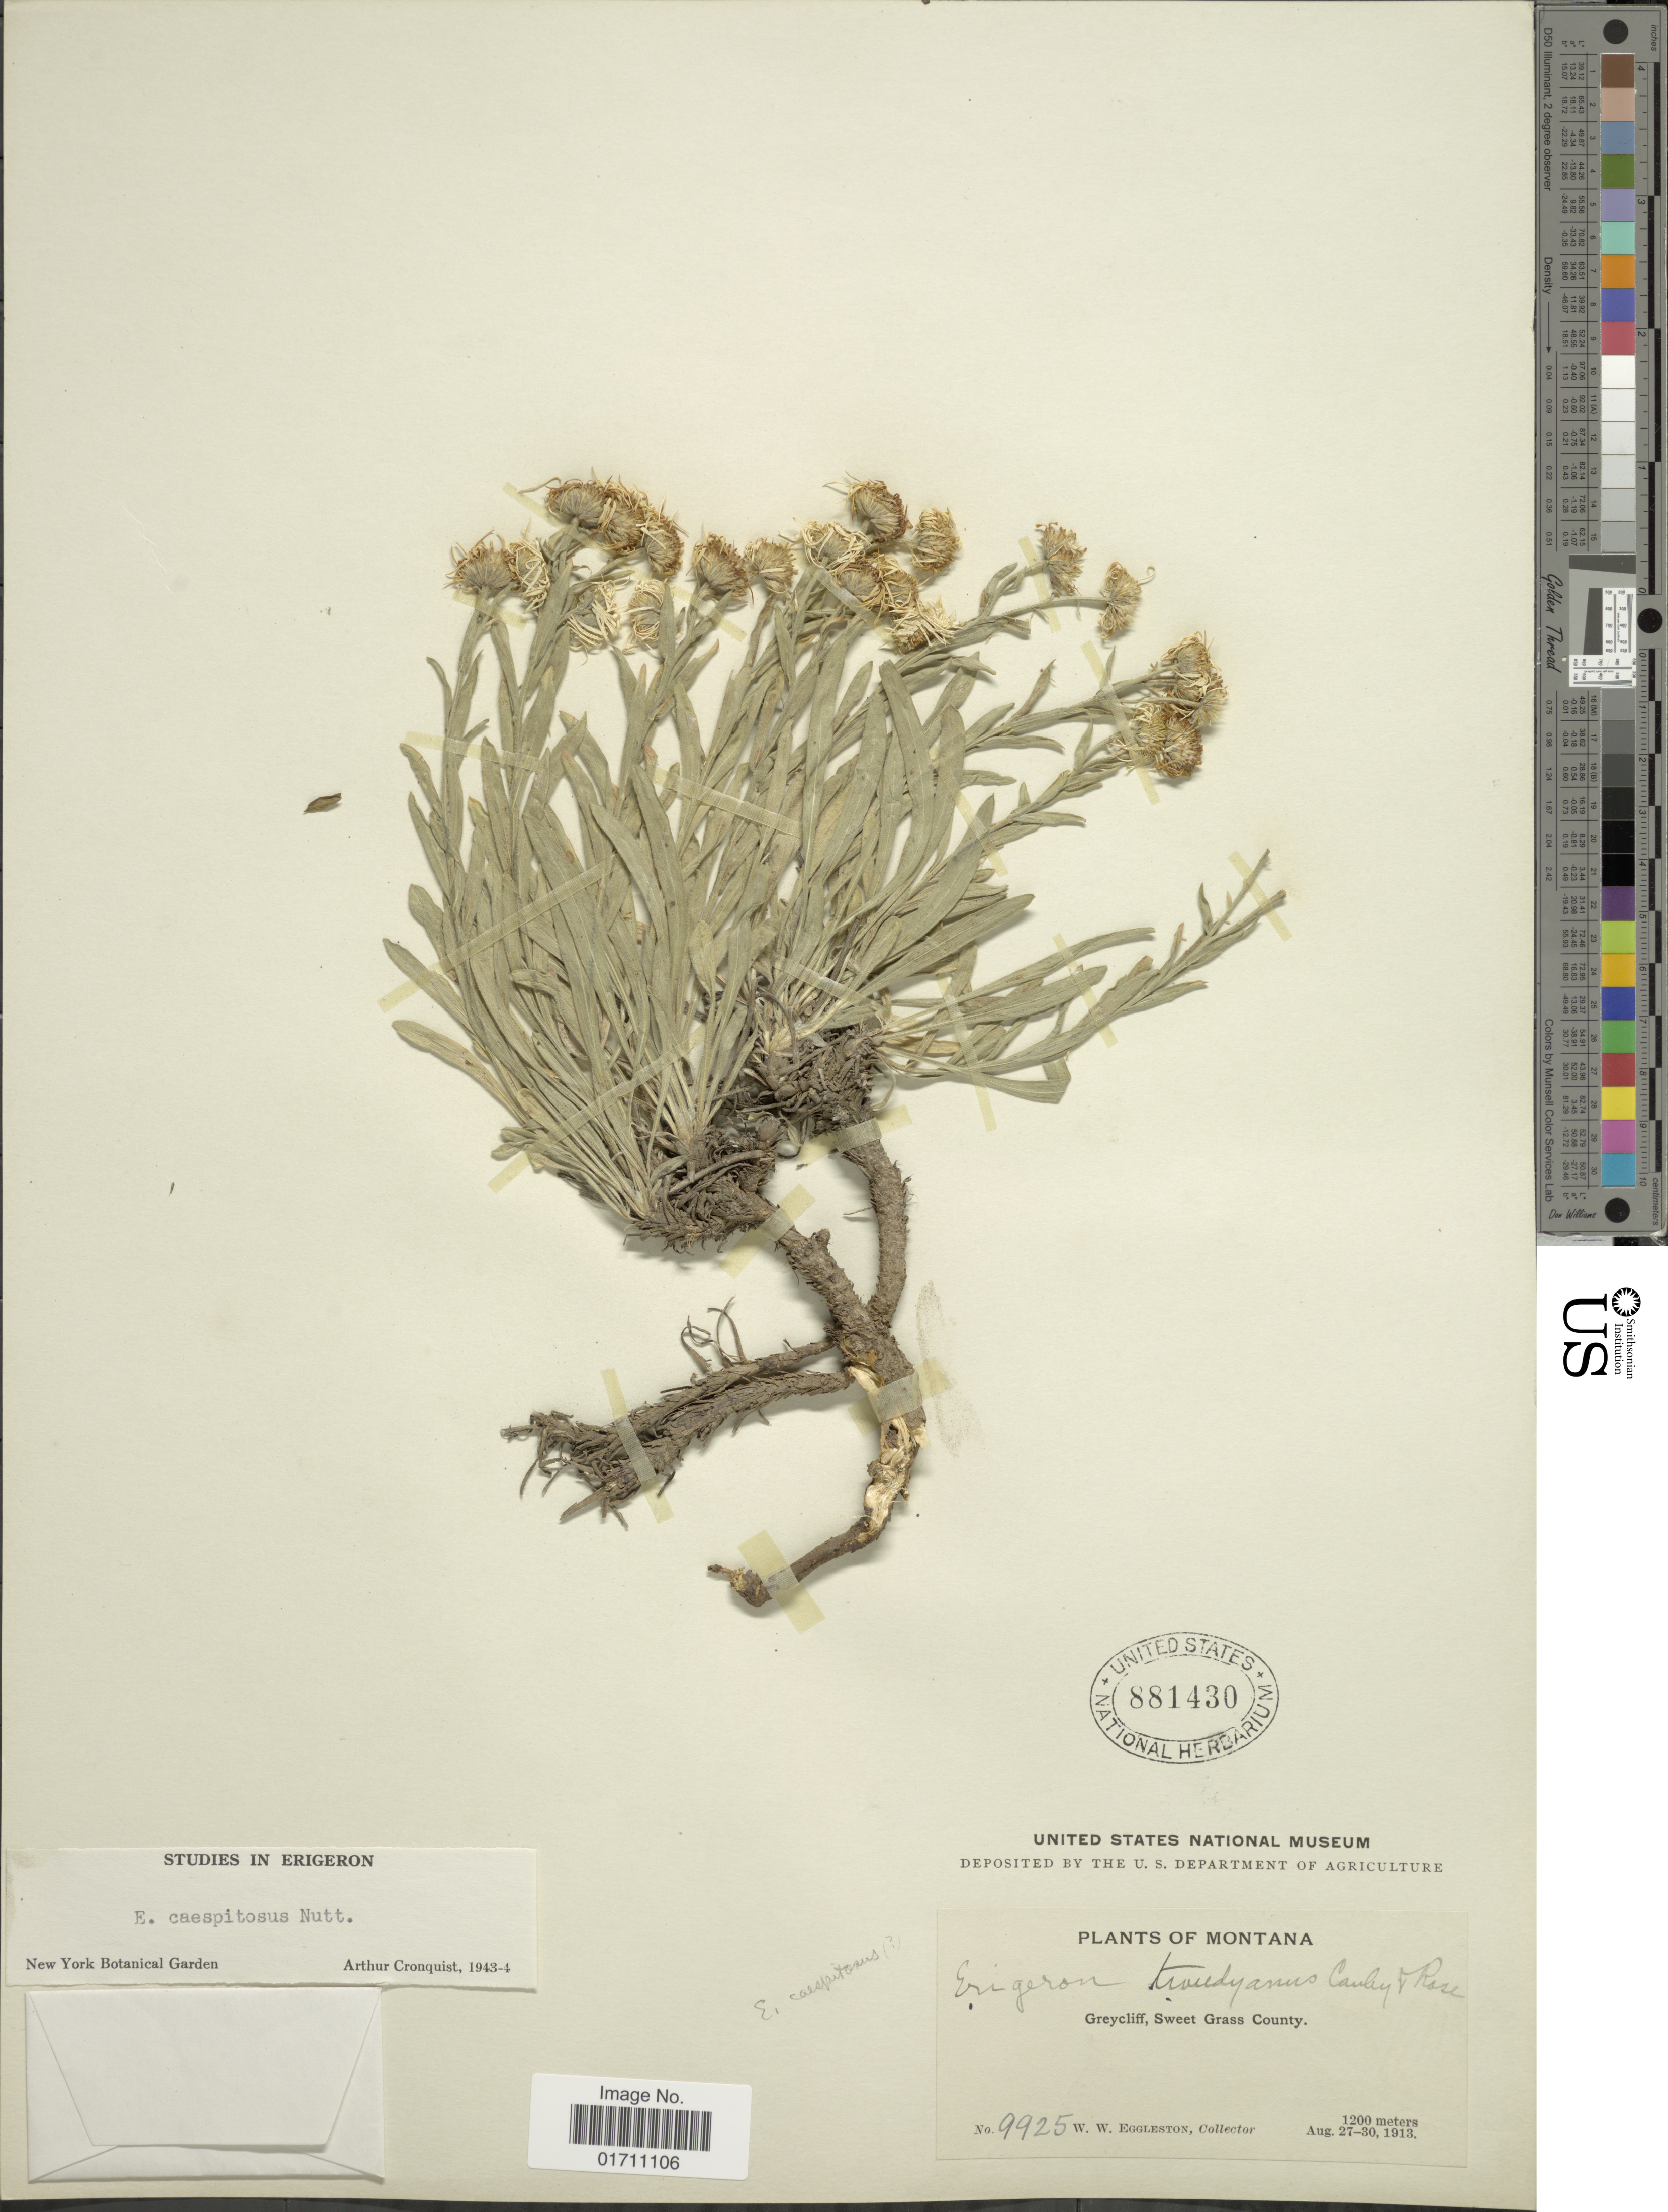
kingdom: Plantae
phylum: Tracheophyta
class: Magnoliopsida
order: Asterales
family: Asteraceae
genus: Erigeron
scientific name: Erigeron caespitosus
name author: Nutt.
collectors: W. W. Eggleston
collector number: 9925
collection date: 1913-08-27/1913-08-30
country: United States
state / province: Montana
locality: Greycliff, Sweet Grass County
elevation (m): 1200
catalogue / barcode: US 881430